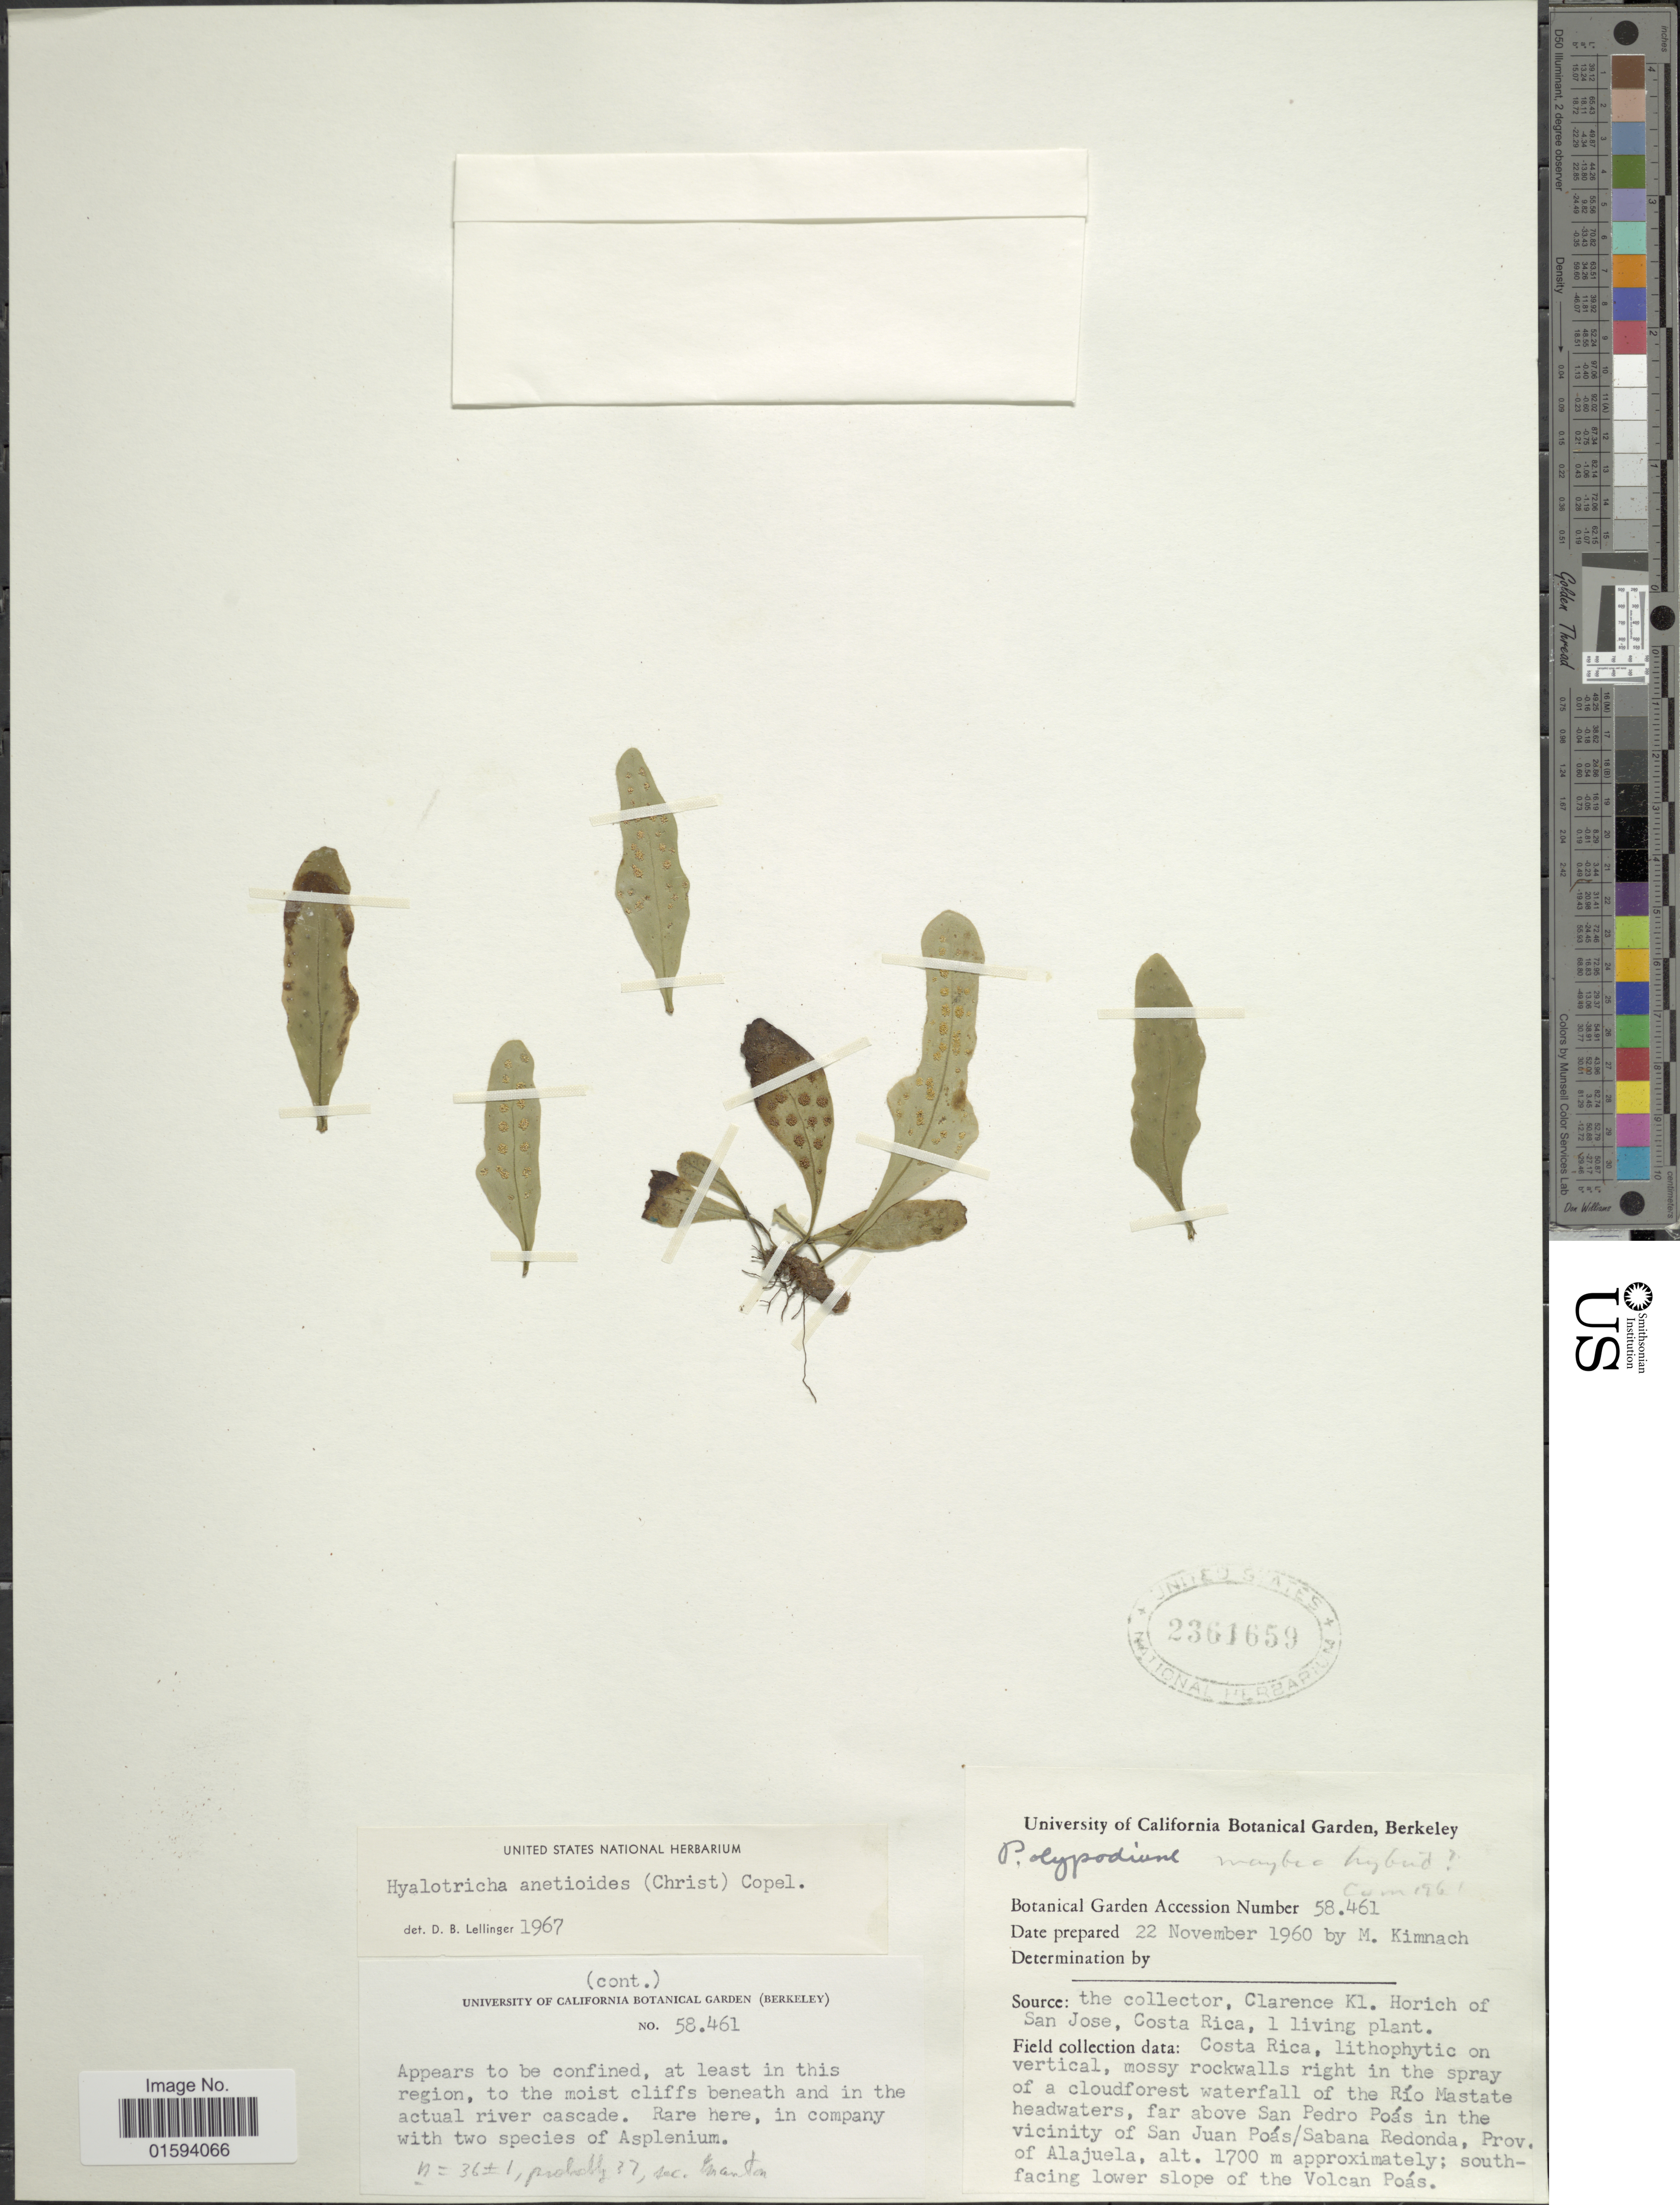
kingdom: Plantae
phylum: Tracheophyta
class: Polypodiopsida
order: Polypodiales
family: Polypodiaceae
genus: Polypodium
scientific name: Polypodium anetioides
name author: Christ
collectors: M. W. Kimnach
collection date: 1960-11-22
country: United States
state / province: California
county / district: Alameda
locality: University of California Botanical garden, Berkeley, Botanical Garden Accession Number 58.461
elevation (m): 1700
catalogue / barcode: US 2361659